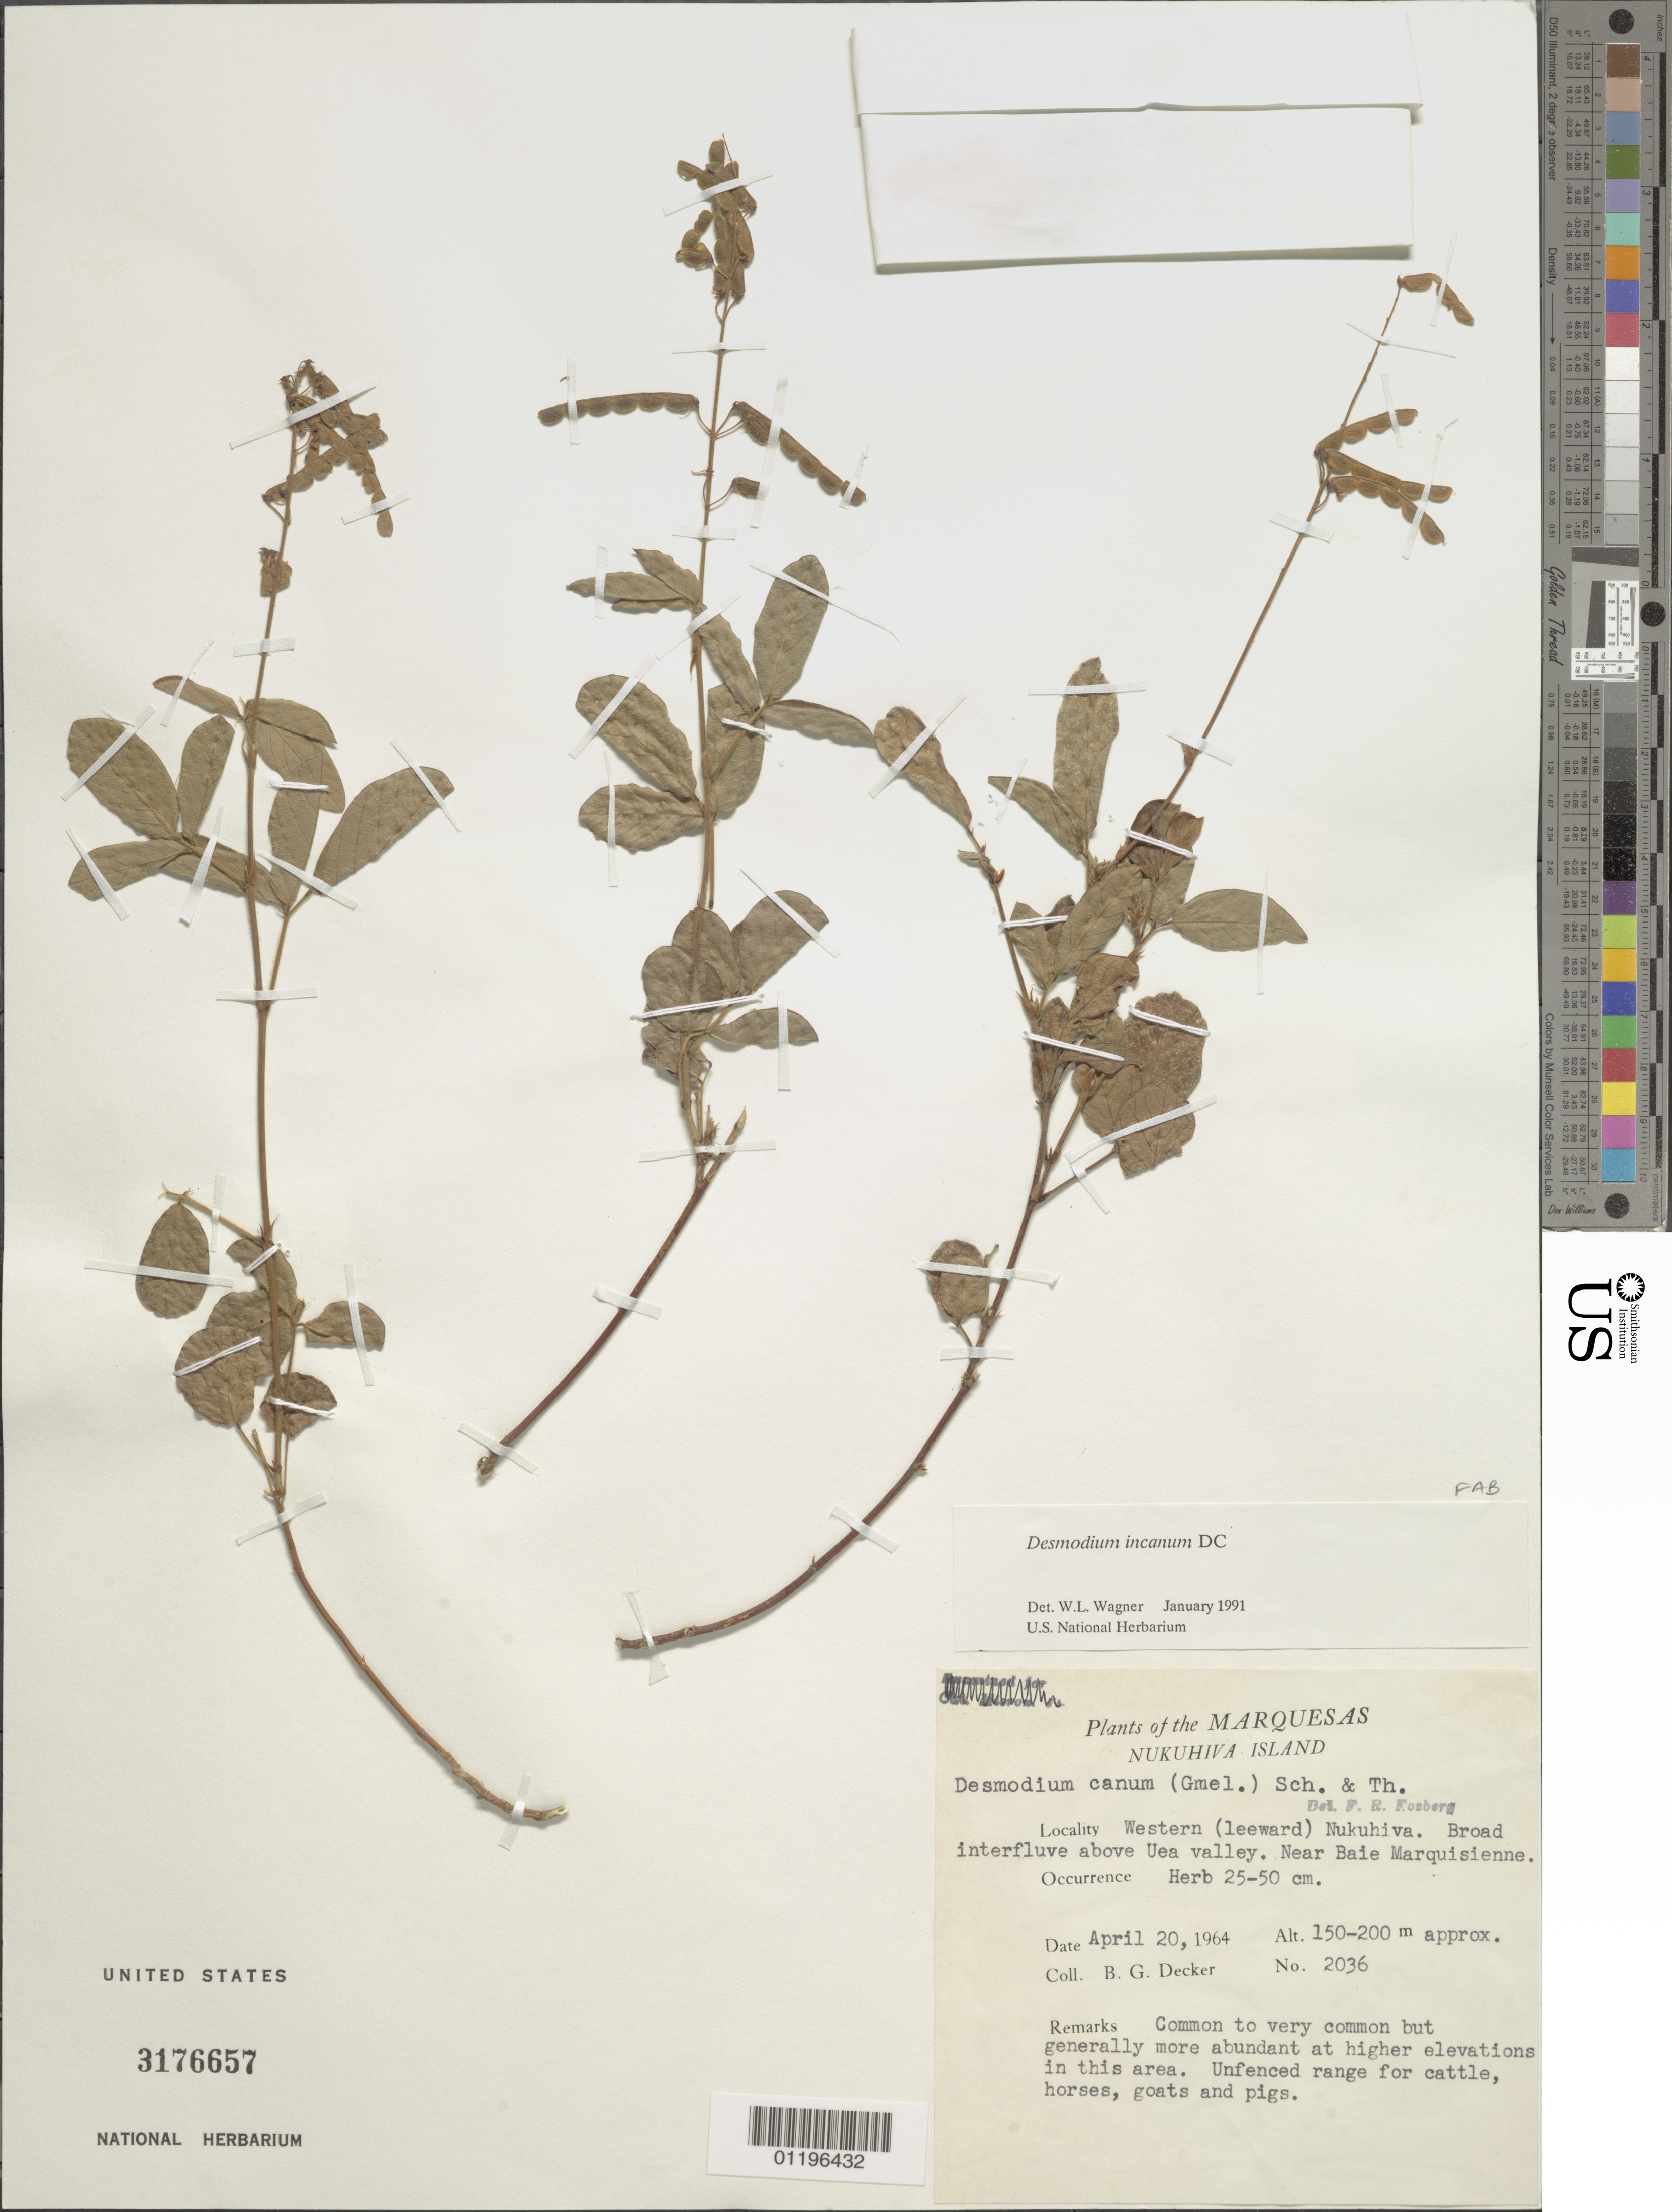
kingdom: Plantae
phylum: Tracheophyta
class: Magnoliopsida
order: Fabales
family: Fabaceae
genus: Desmodium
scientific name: Desmodium incanum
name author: (Sw.) DC.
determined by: Wagner, W. L., (BOT), Smithsonian Institution - National Museum of Natural History (UNITED STATES)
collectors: B. G. Decker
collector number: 2036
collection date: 1964-04-20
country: French Polynesia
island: Nuku Hiva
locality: Broad interfluve above Uae Valley, near Baie Marquisienne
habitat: Unfenced range for cattle, horses, goats and pigs. Common, but generally more abundant at higher elevations in this area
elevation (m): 150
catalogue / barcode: US 3176657